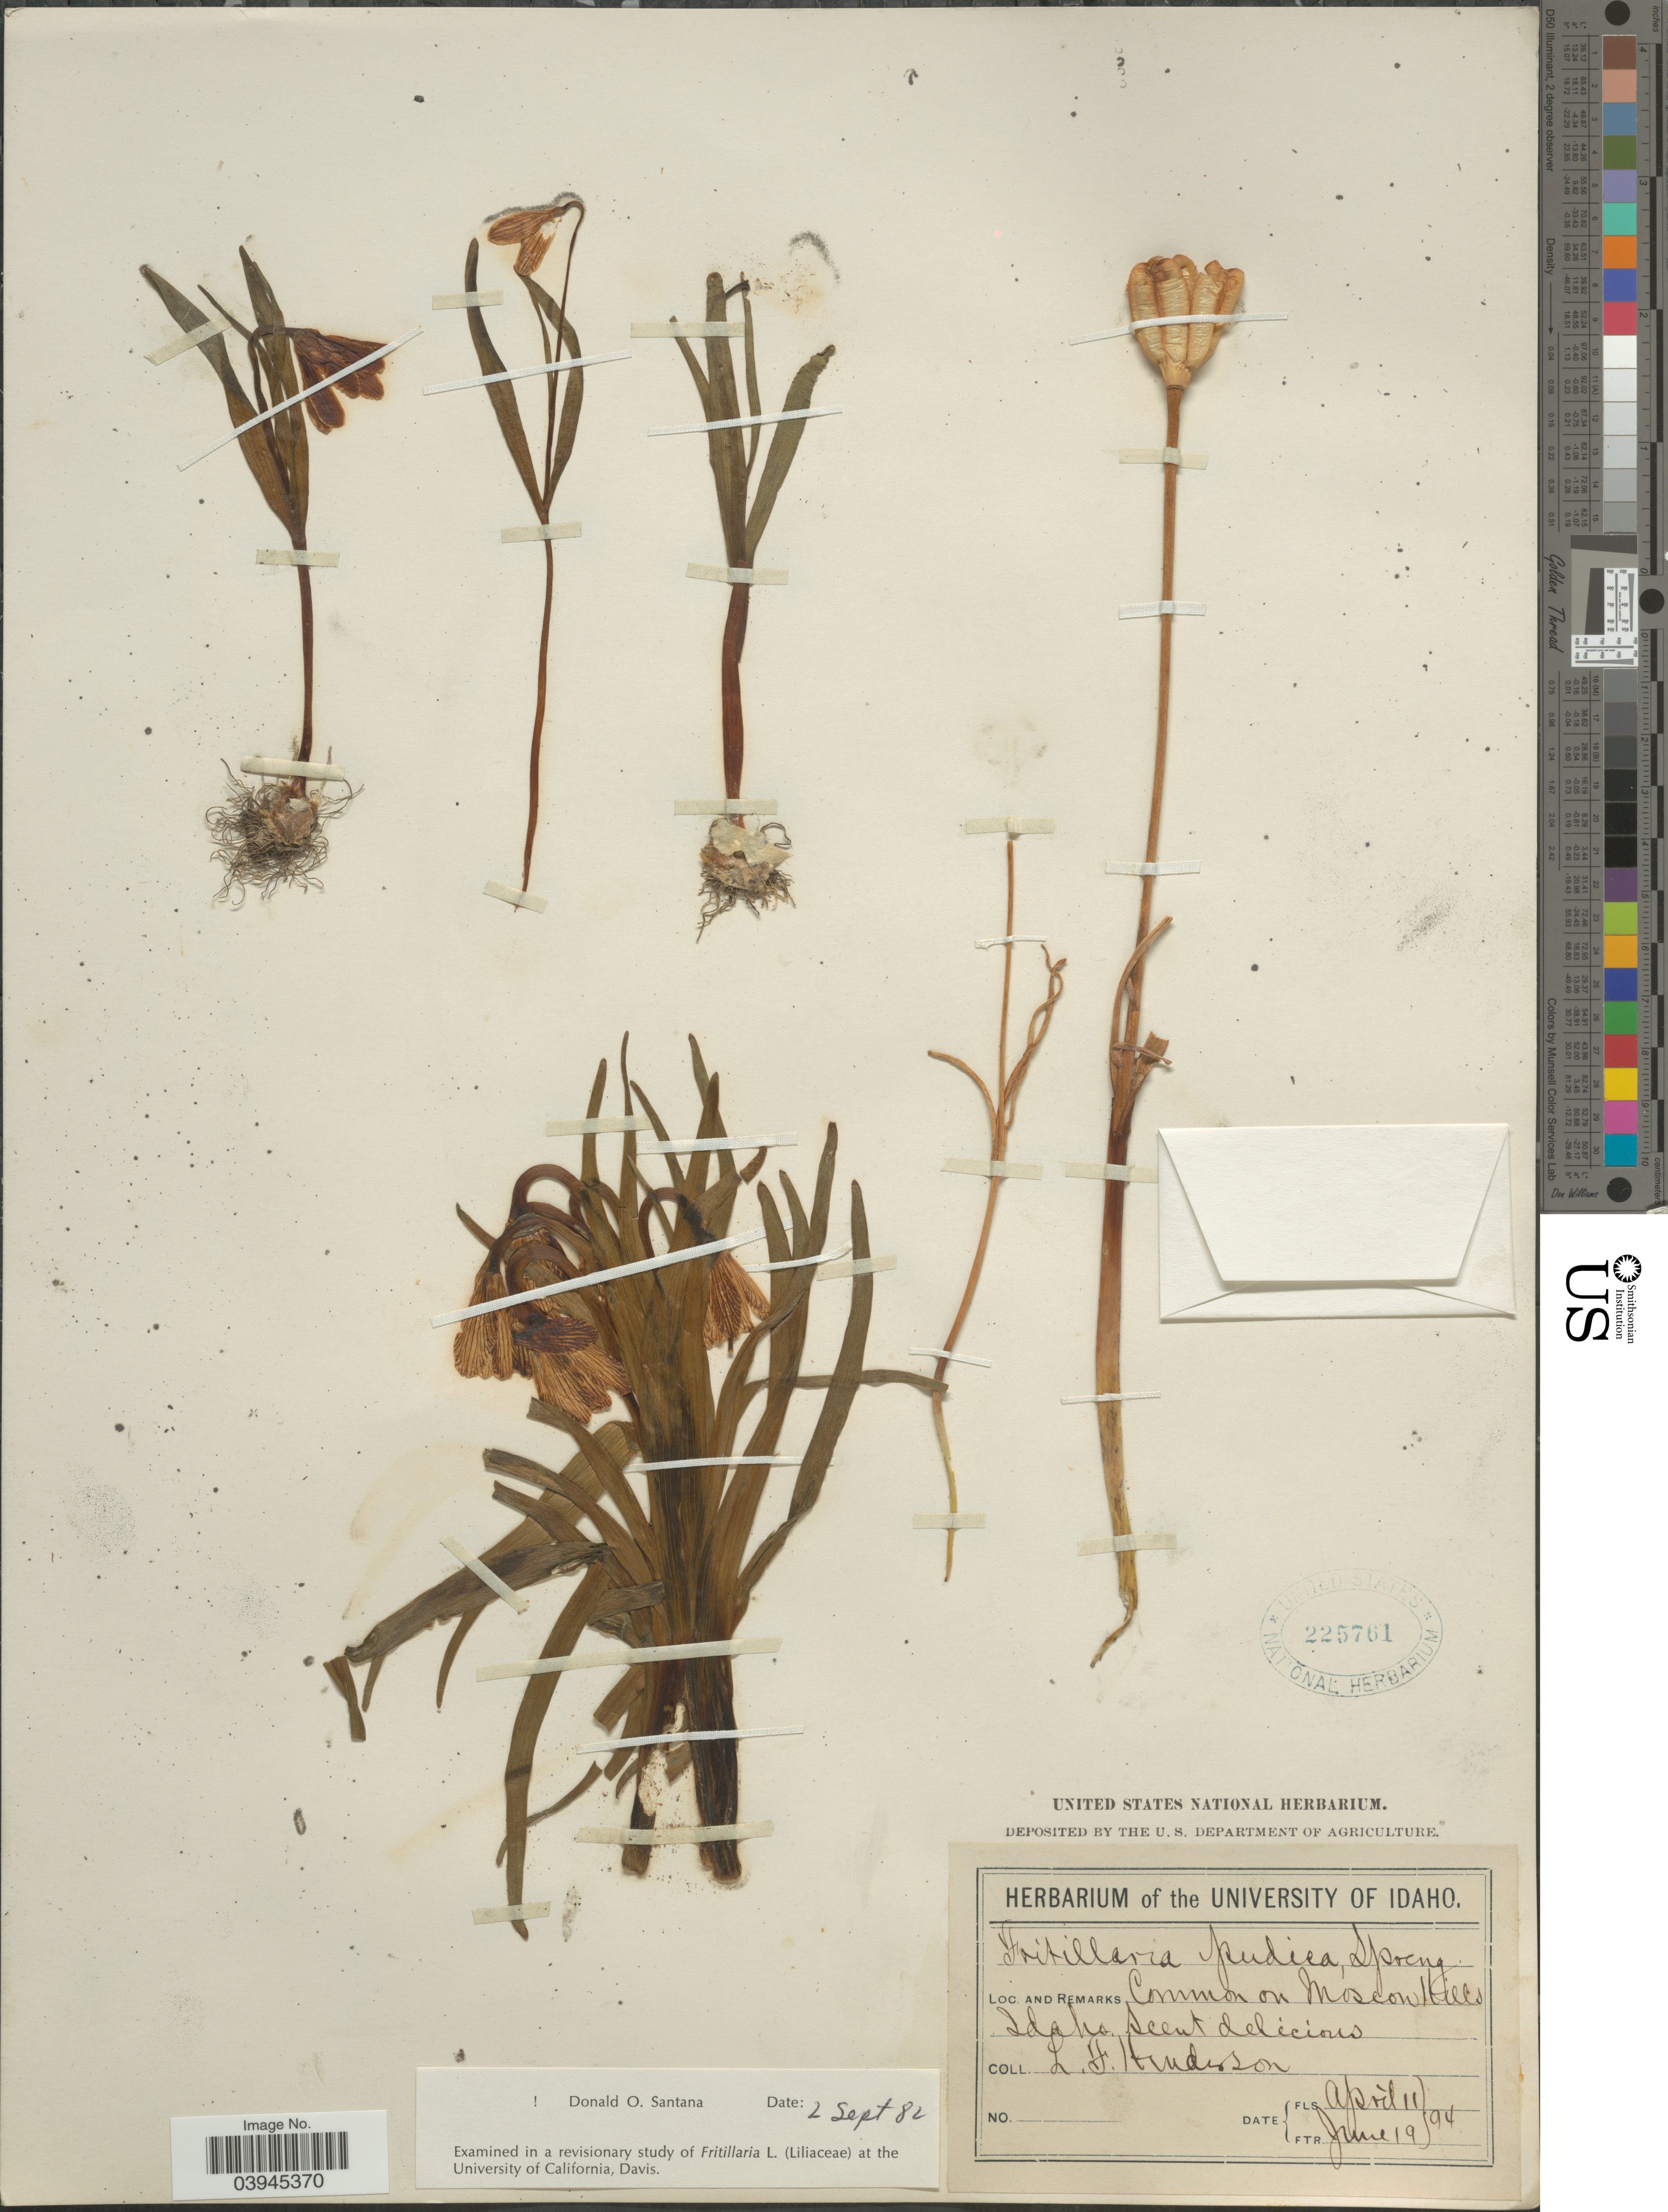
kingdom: Plantae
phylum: Tracheophyta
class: Liliopsida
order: Liliales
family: Liliaceae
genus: Fritillaria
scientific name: Fritillaria pudica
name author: (Pursh) Spreng.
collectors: L. Henderson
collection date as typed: Transcribed d/m/y: 11/4/94 to 19/6/94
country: United States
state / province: Idaho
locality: On Moscow Hills.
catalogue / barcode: US 225761